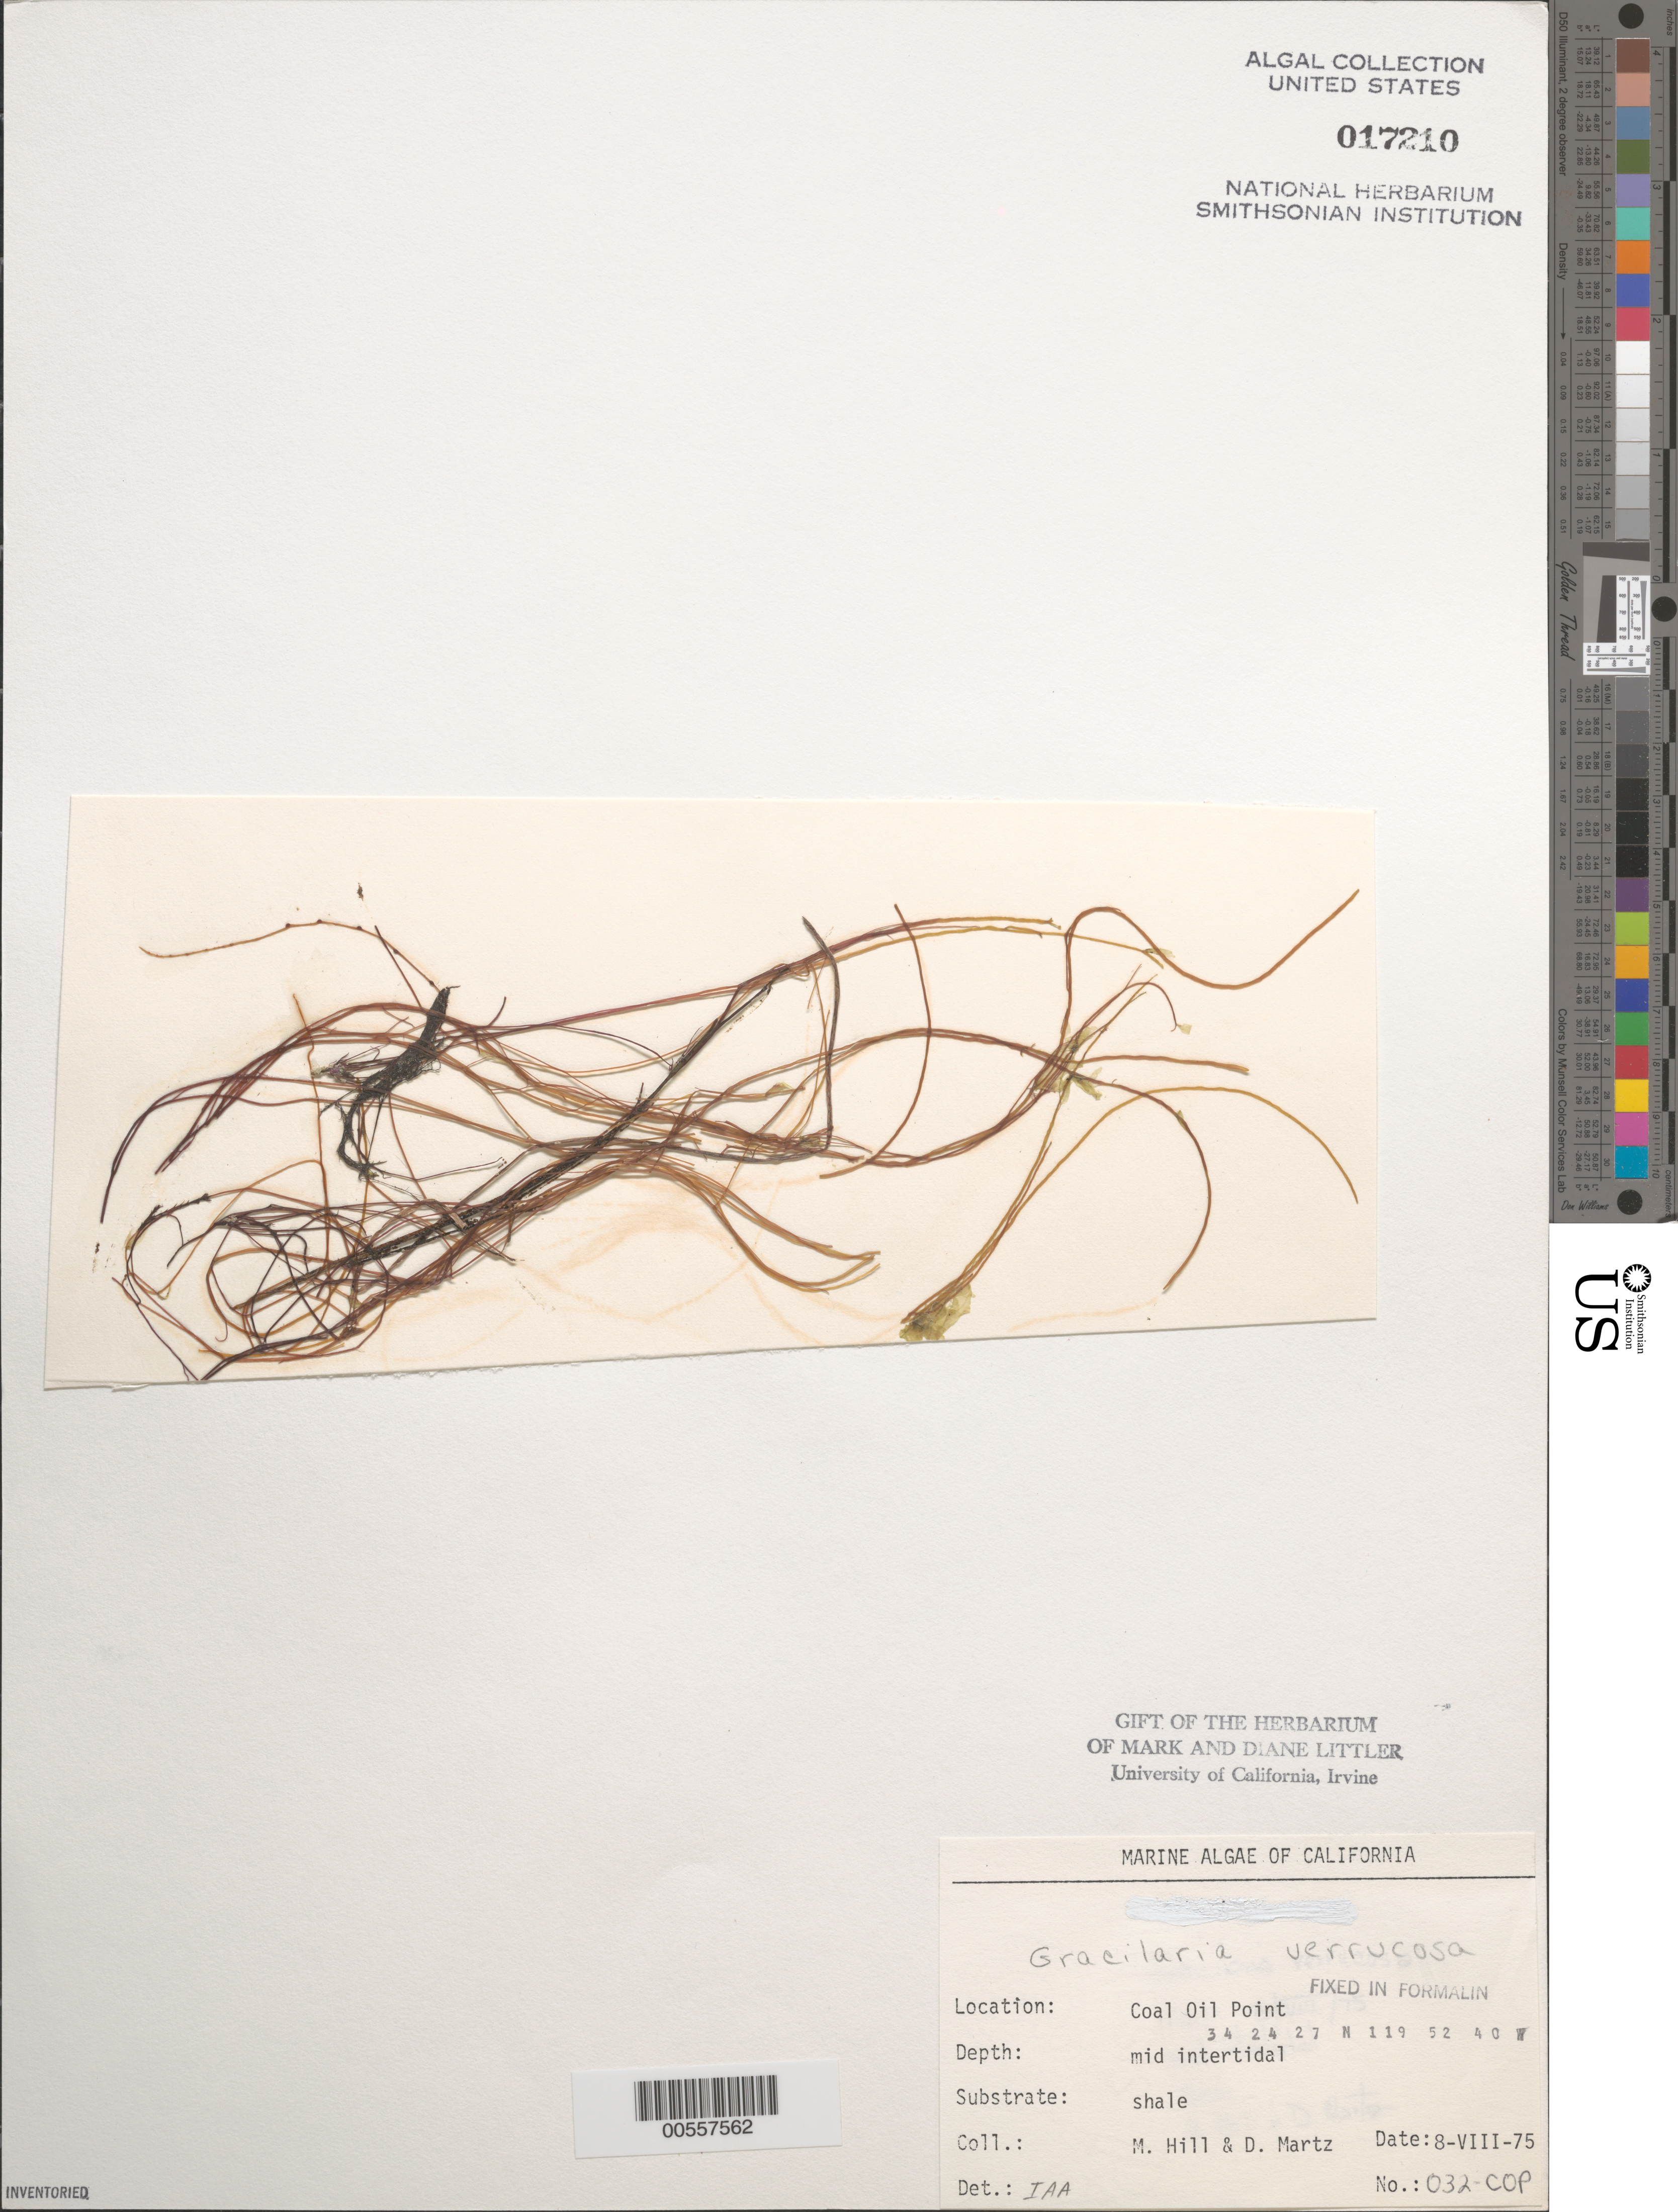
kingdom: Plantae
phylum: Rhodophyta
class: Florideophyceae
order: Gracilariales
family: Gracilariaceae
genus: Gracilariopsis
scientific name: Gracilariopsis longissima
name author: (S.G. Gmel.) Steentoft et al.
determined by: Algae name updating Project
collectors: M. Hill & D. Martz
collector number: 032-cop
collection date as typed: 08 Aug 1975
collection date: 1975-08-08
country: United States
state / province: California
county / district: Santa Barbara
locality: Coal Oil Point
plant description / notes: BLM-SOCALBIGHT Rocky Intertidal Survey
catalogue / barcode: US 17210